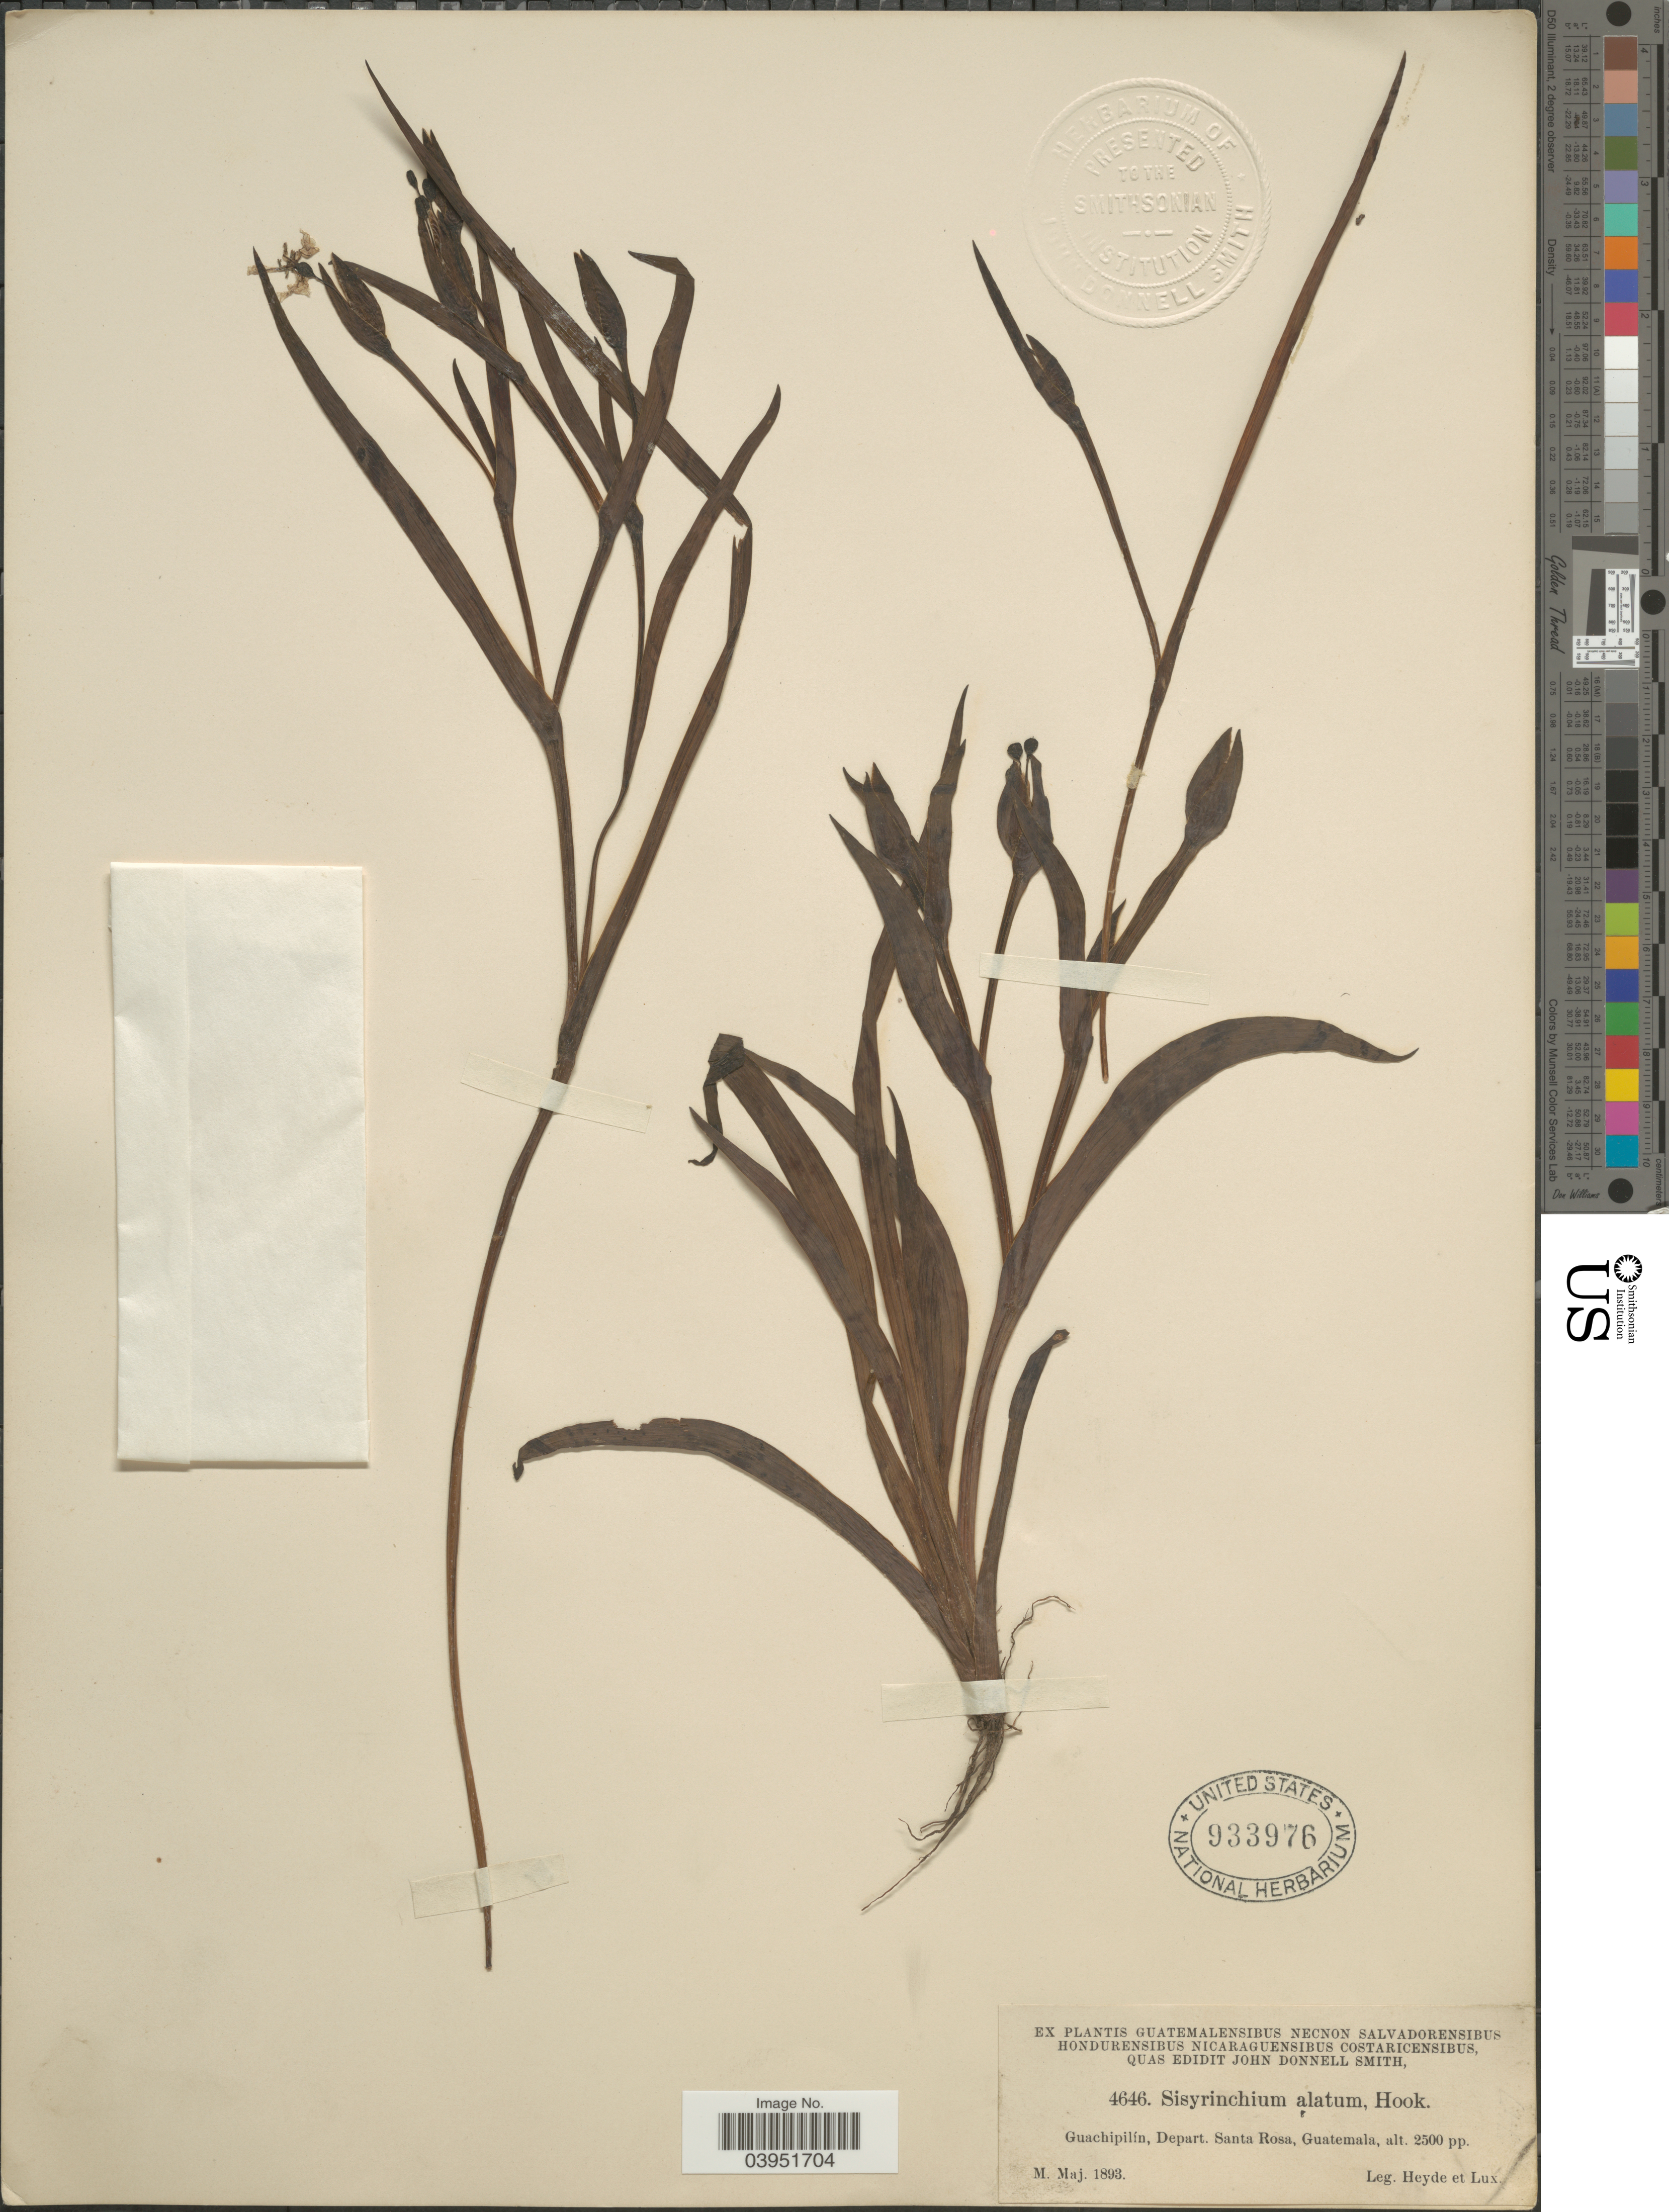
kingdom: Plantae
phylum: Tracheophyta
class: Liliopsida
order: Asparagales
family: Iridaceae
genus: Sisyrinchium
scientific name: Sisyrinchium alatum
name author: Hook.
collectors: Heyde & Lux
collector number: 4646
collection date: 1893-05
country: Guatemala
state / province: Santa Rosa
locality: Guachipilín, Depart. Santa Rosa.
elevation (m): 762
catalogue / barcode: US 933976